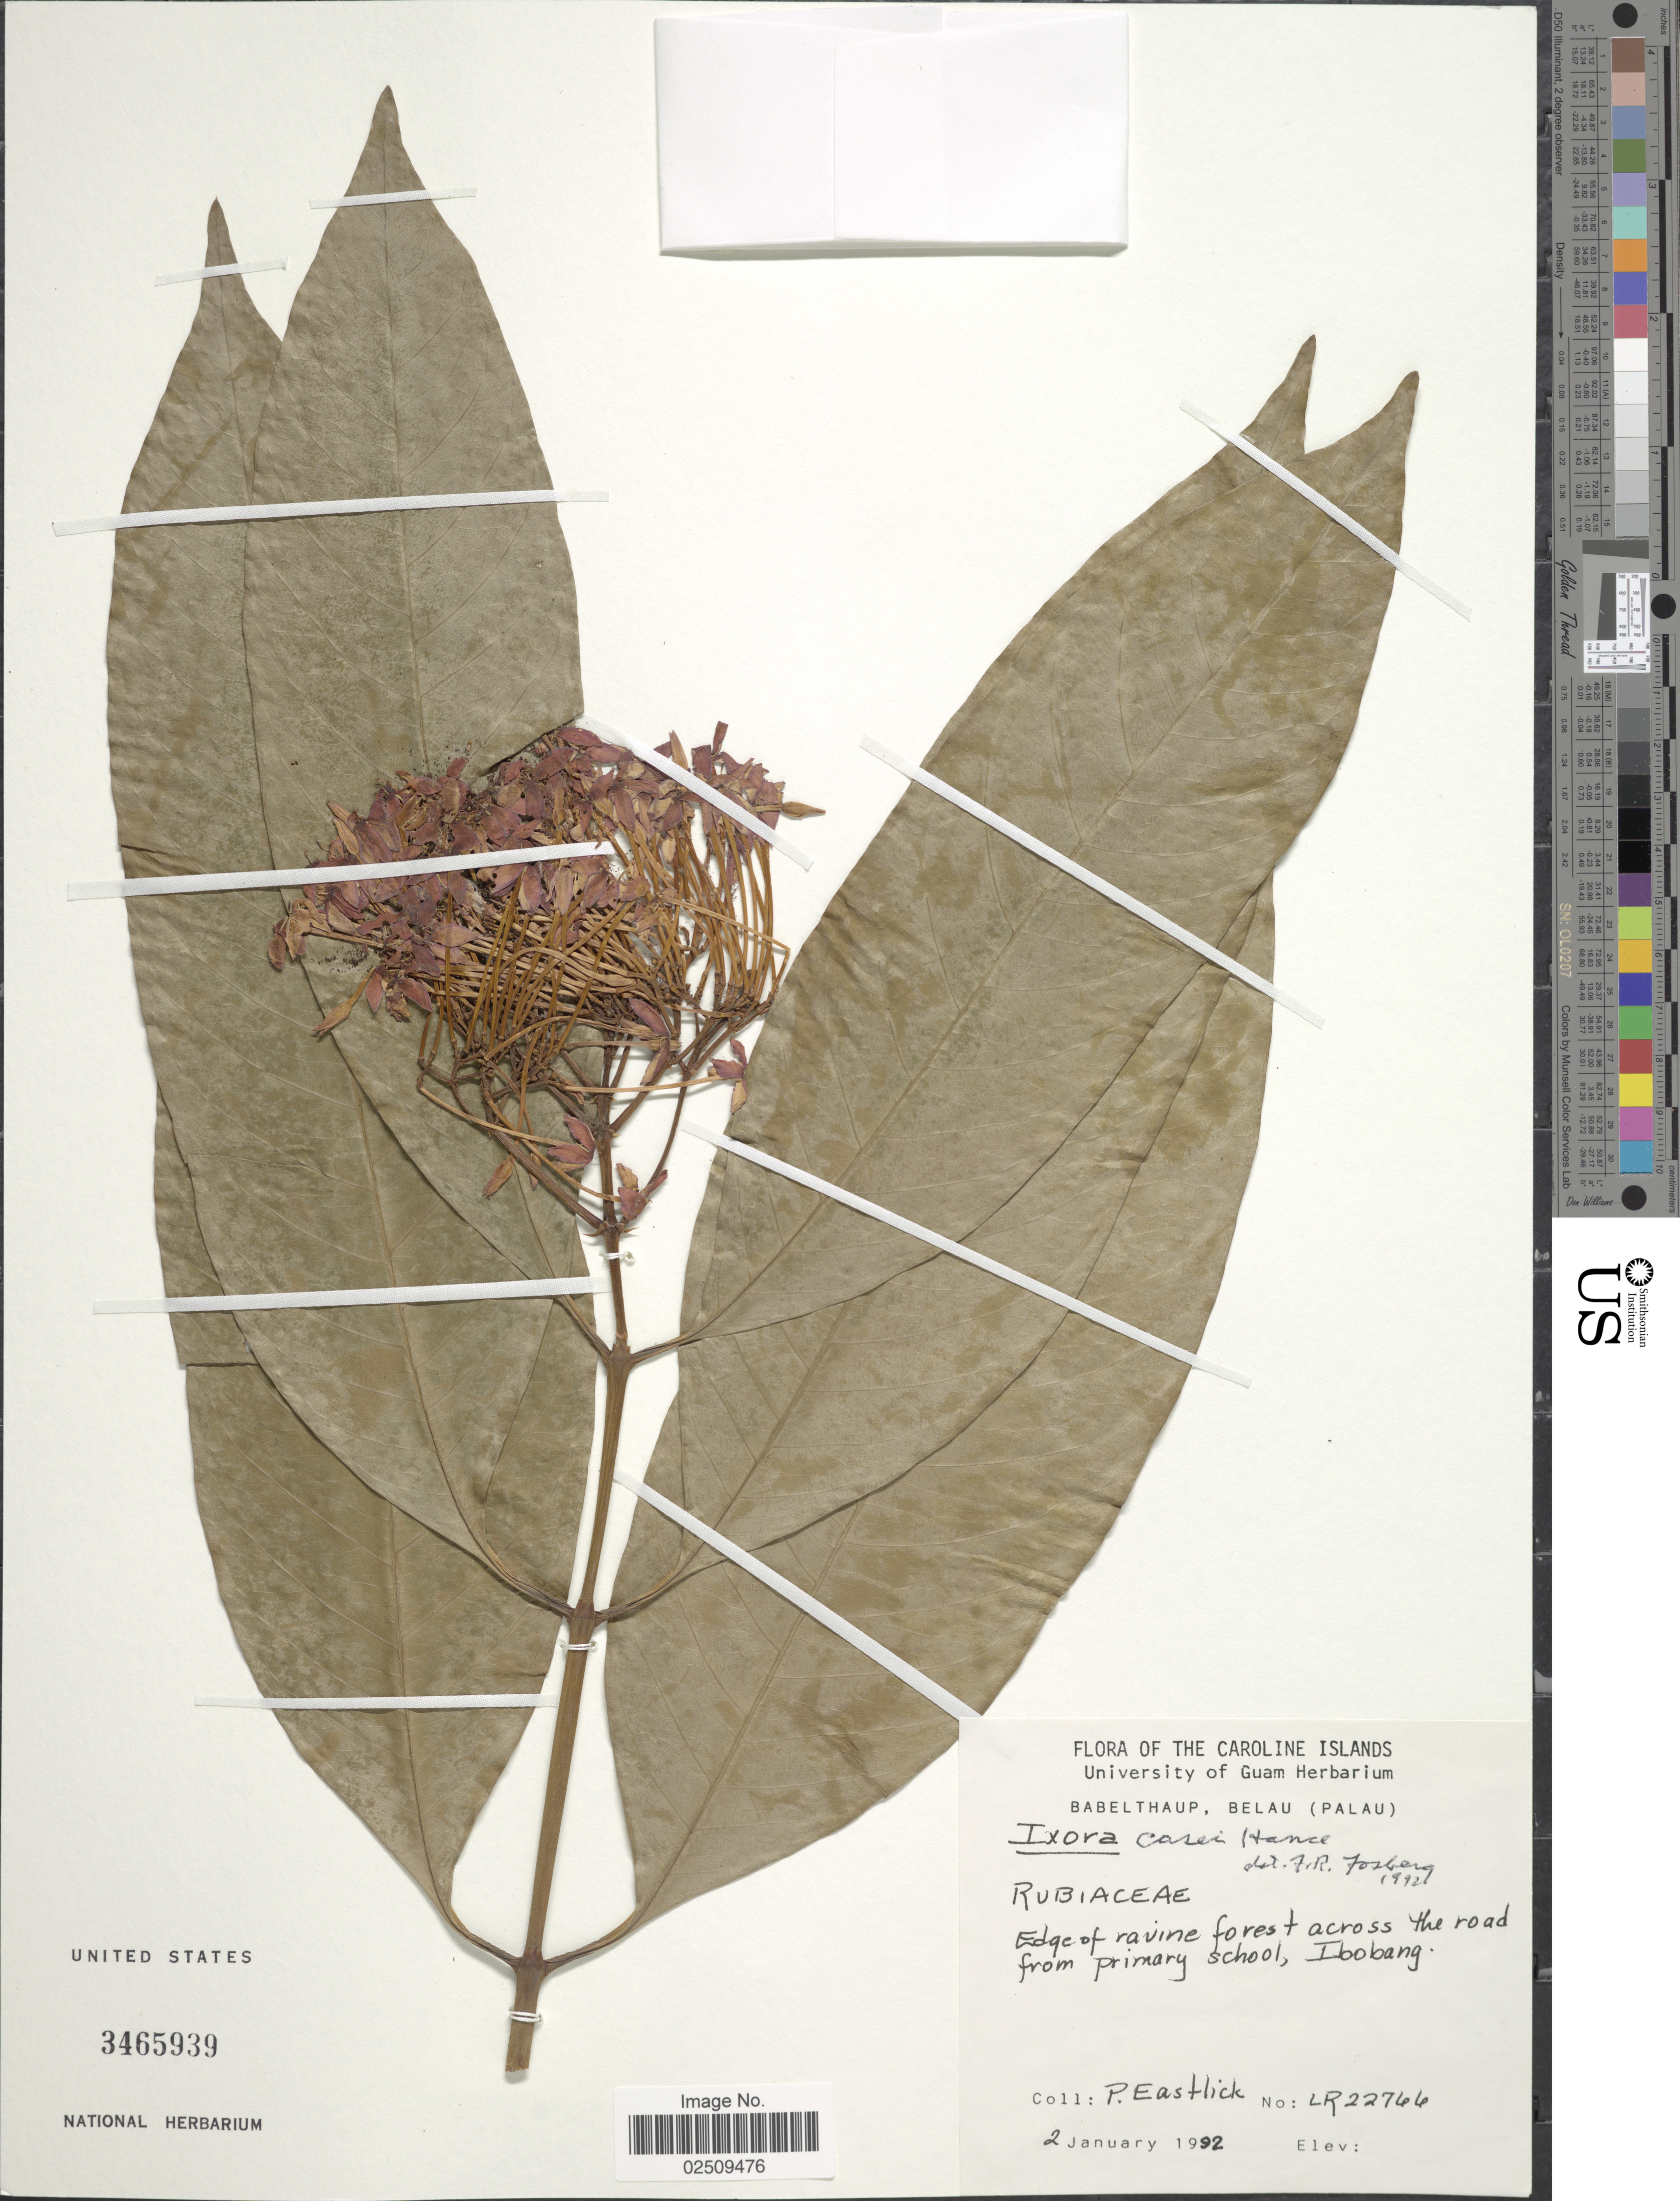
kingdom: Plantae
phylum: Tracheophyta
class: Magnoliopsida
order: Gentianales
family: Rubiaceae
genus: Ixora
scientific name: Ixora casei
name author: Hance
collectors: P. Eastlick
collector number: LR 22766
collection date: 1992-01-02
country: Palau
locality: The Caroline Islands, Edge of ravine forest across the road from primary school, Ibobang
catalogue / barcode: US 3465939